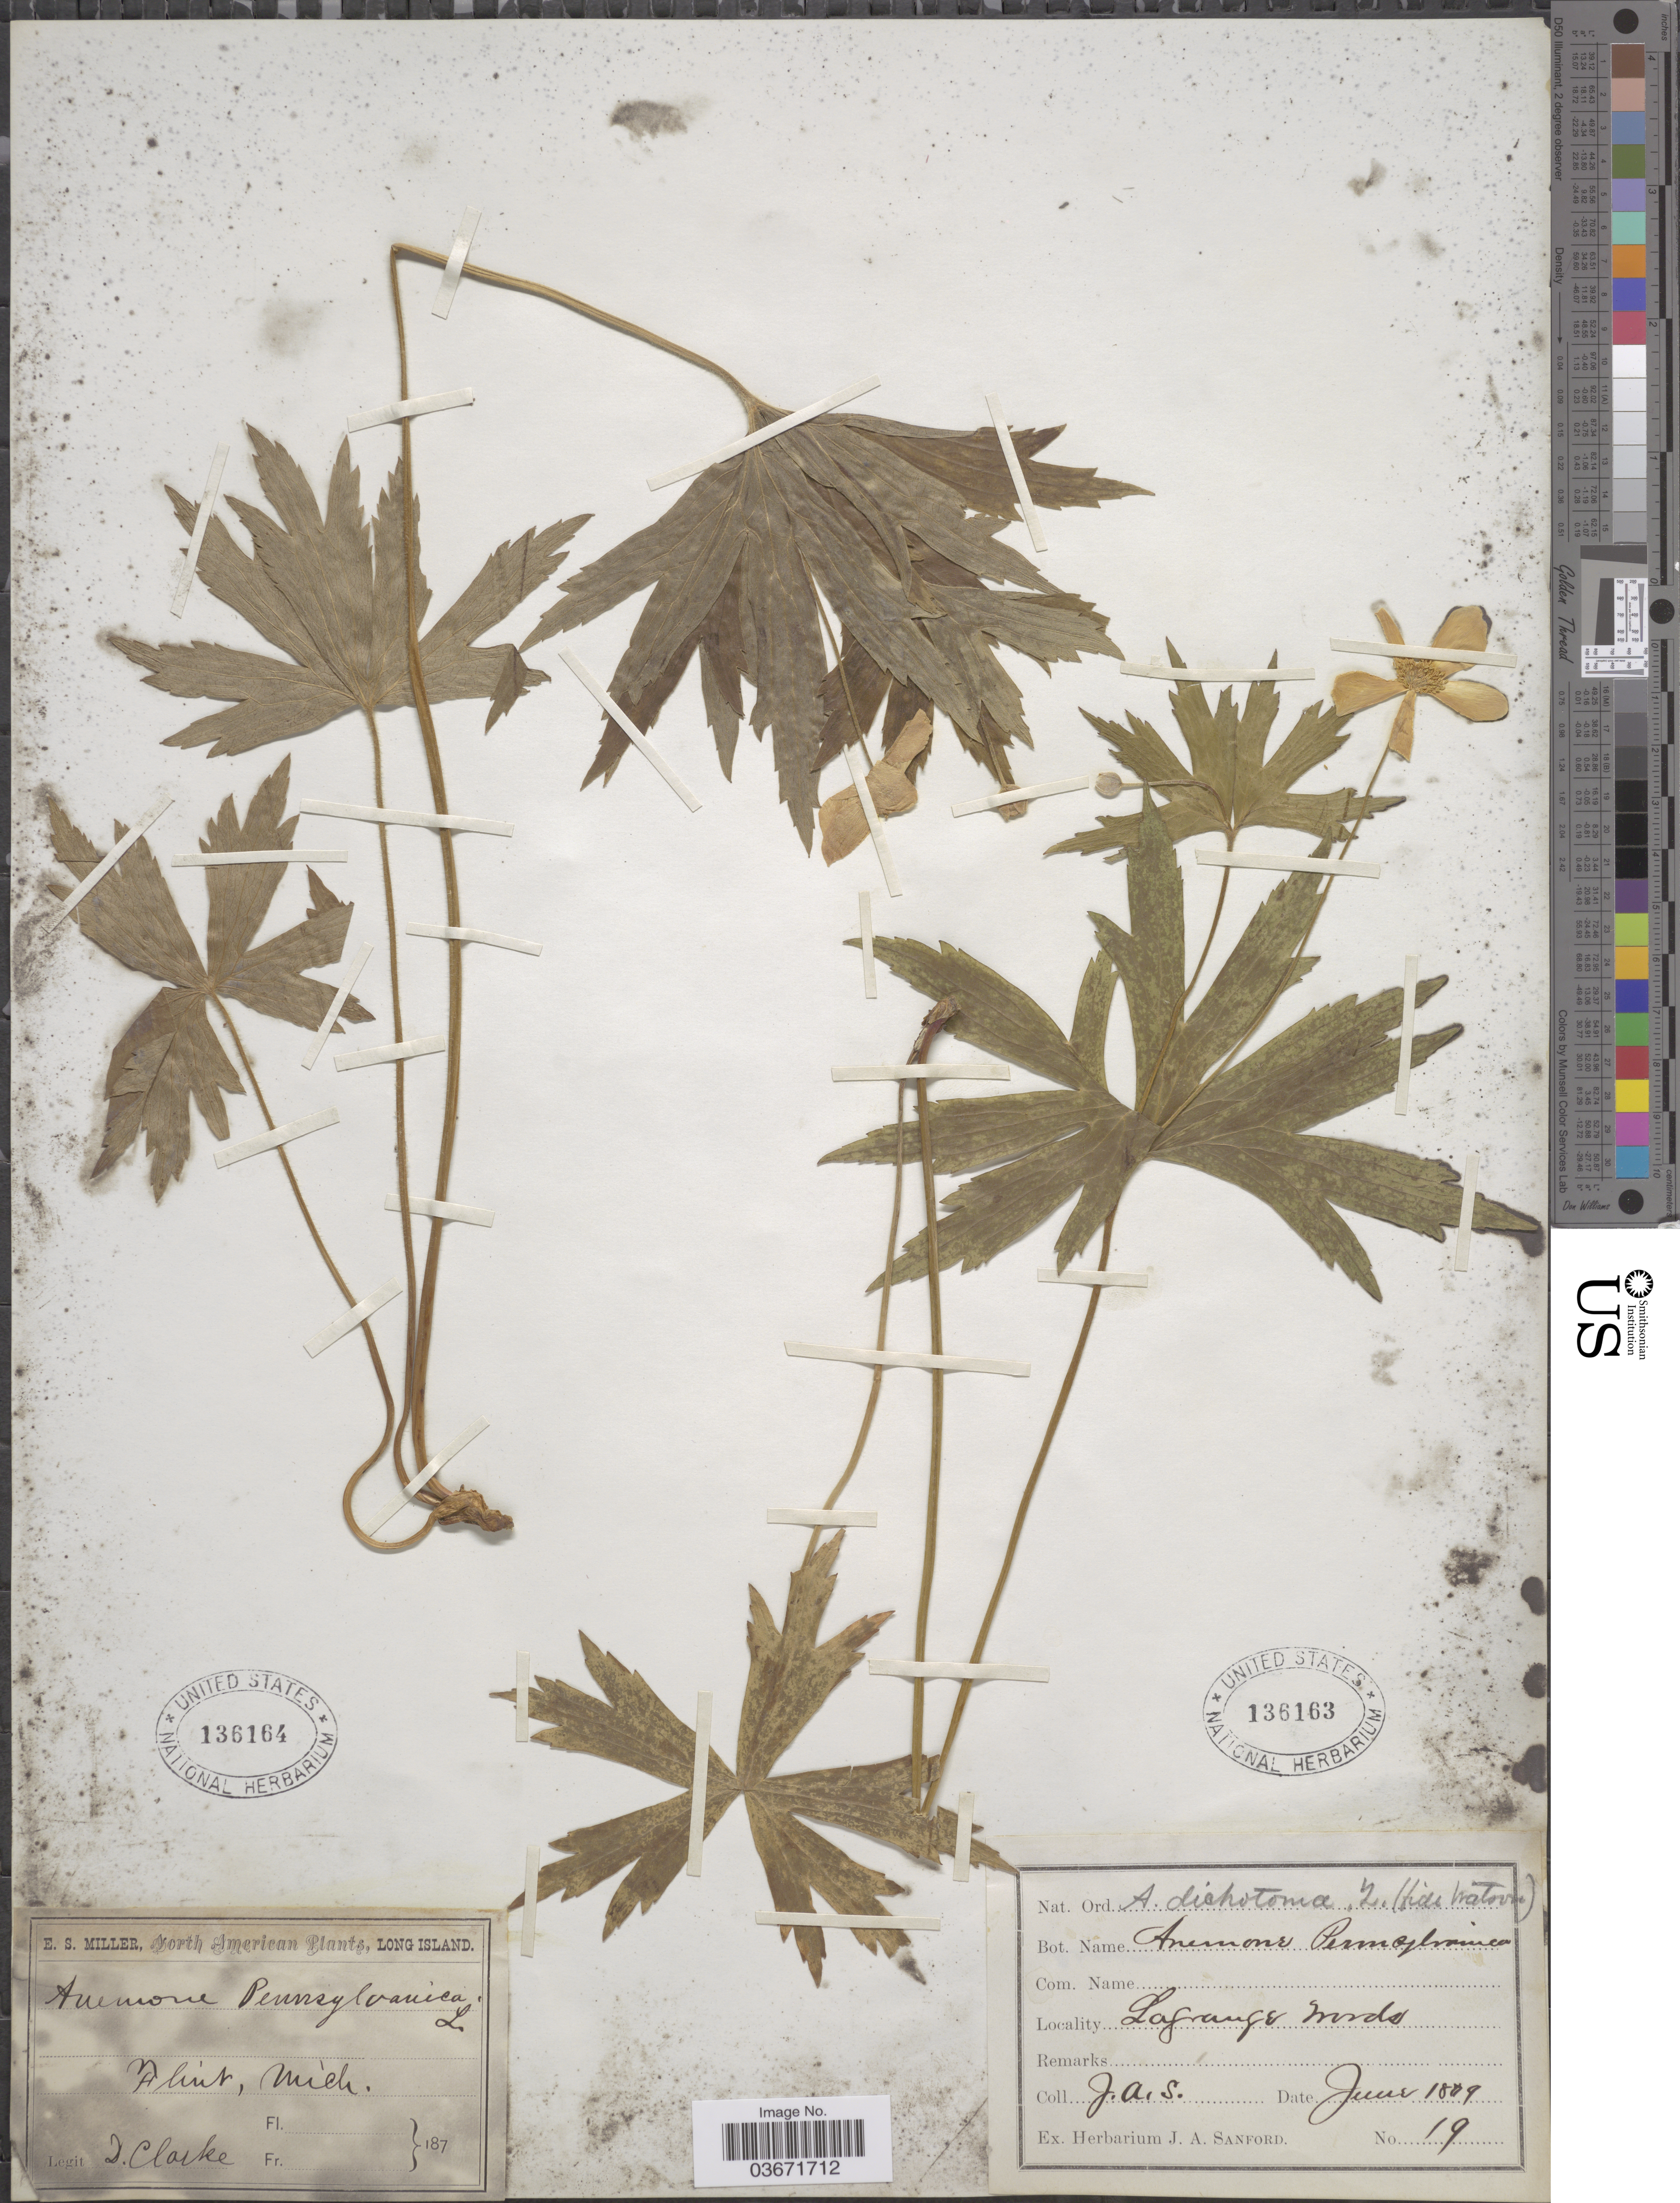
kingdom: Plantae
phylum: Tracheophyta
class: Magnoliopsida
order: Ranunculales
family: Ranunculaceae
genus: Anemone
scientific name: Anemone canadensis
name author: L.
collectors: D. Clarke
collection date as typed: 187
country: United States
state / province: Michigan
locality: Flint.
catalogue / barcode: US 136164-2